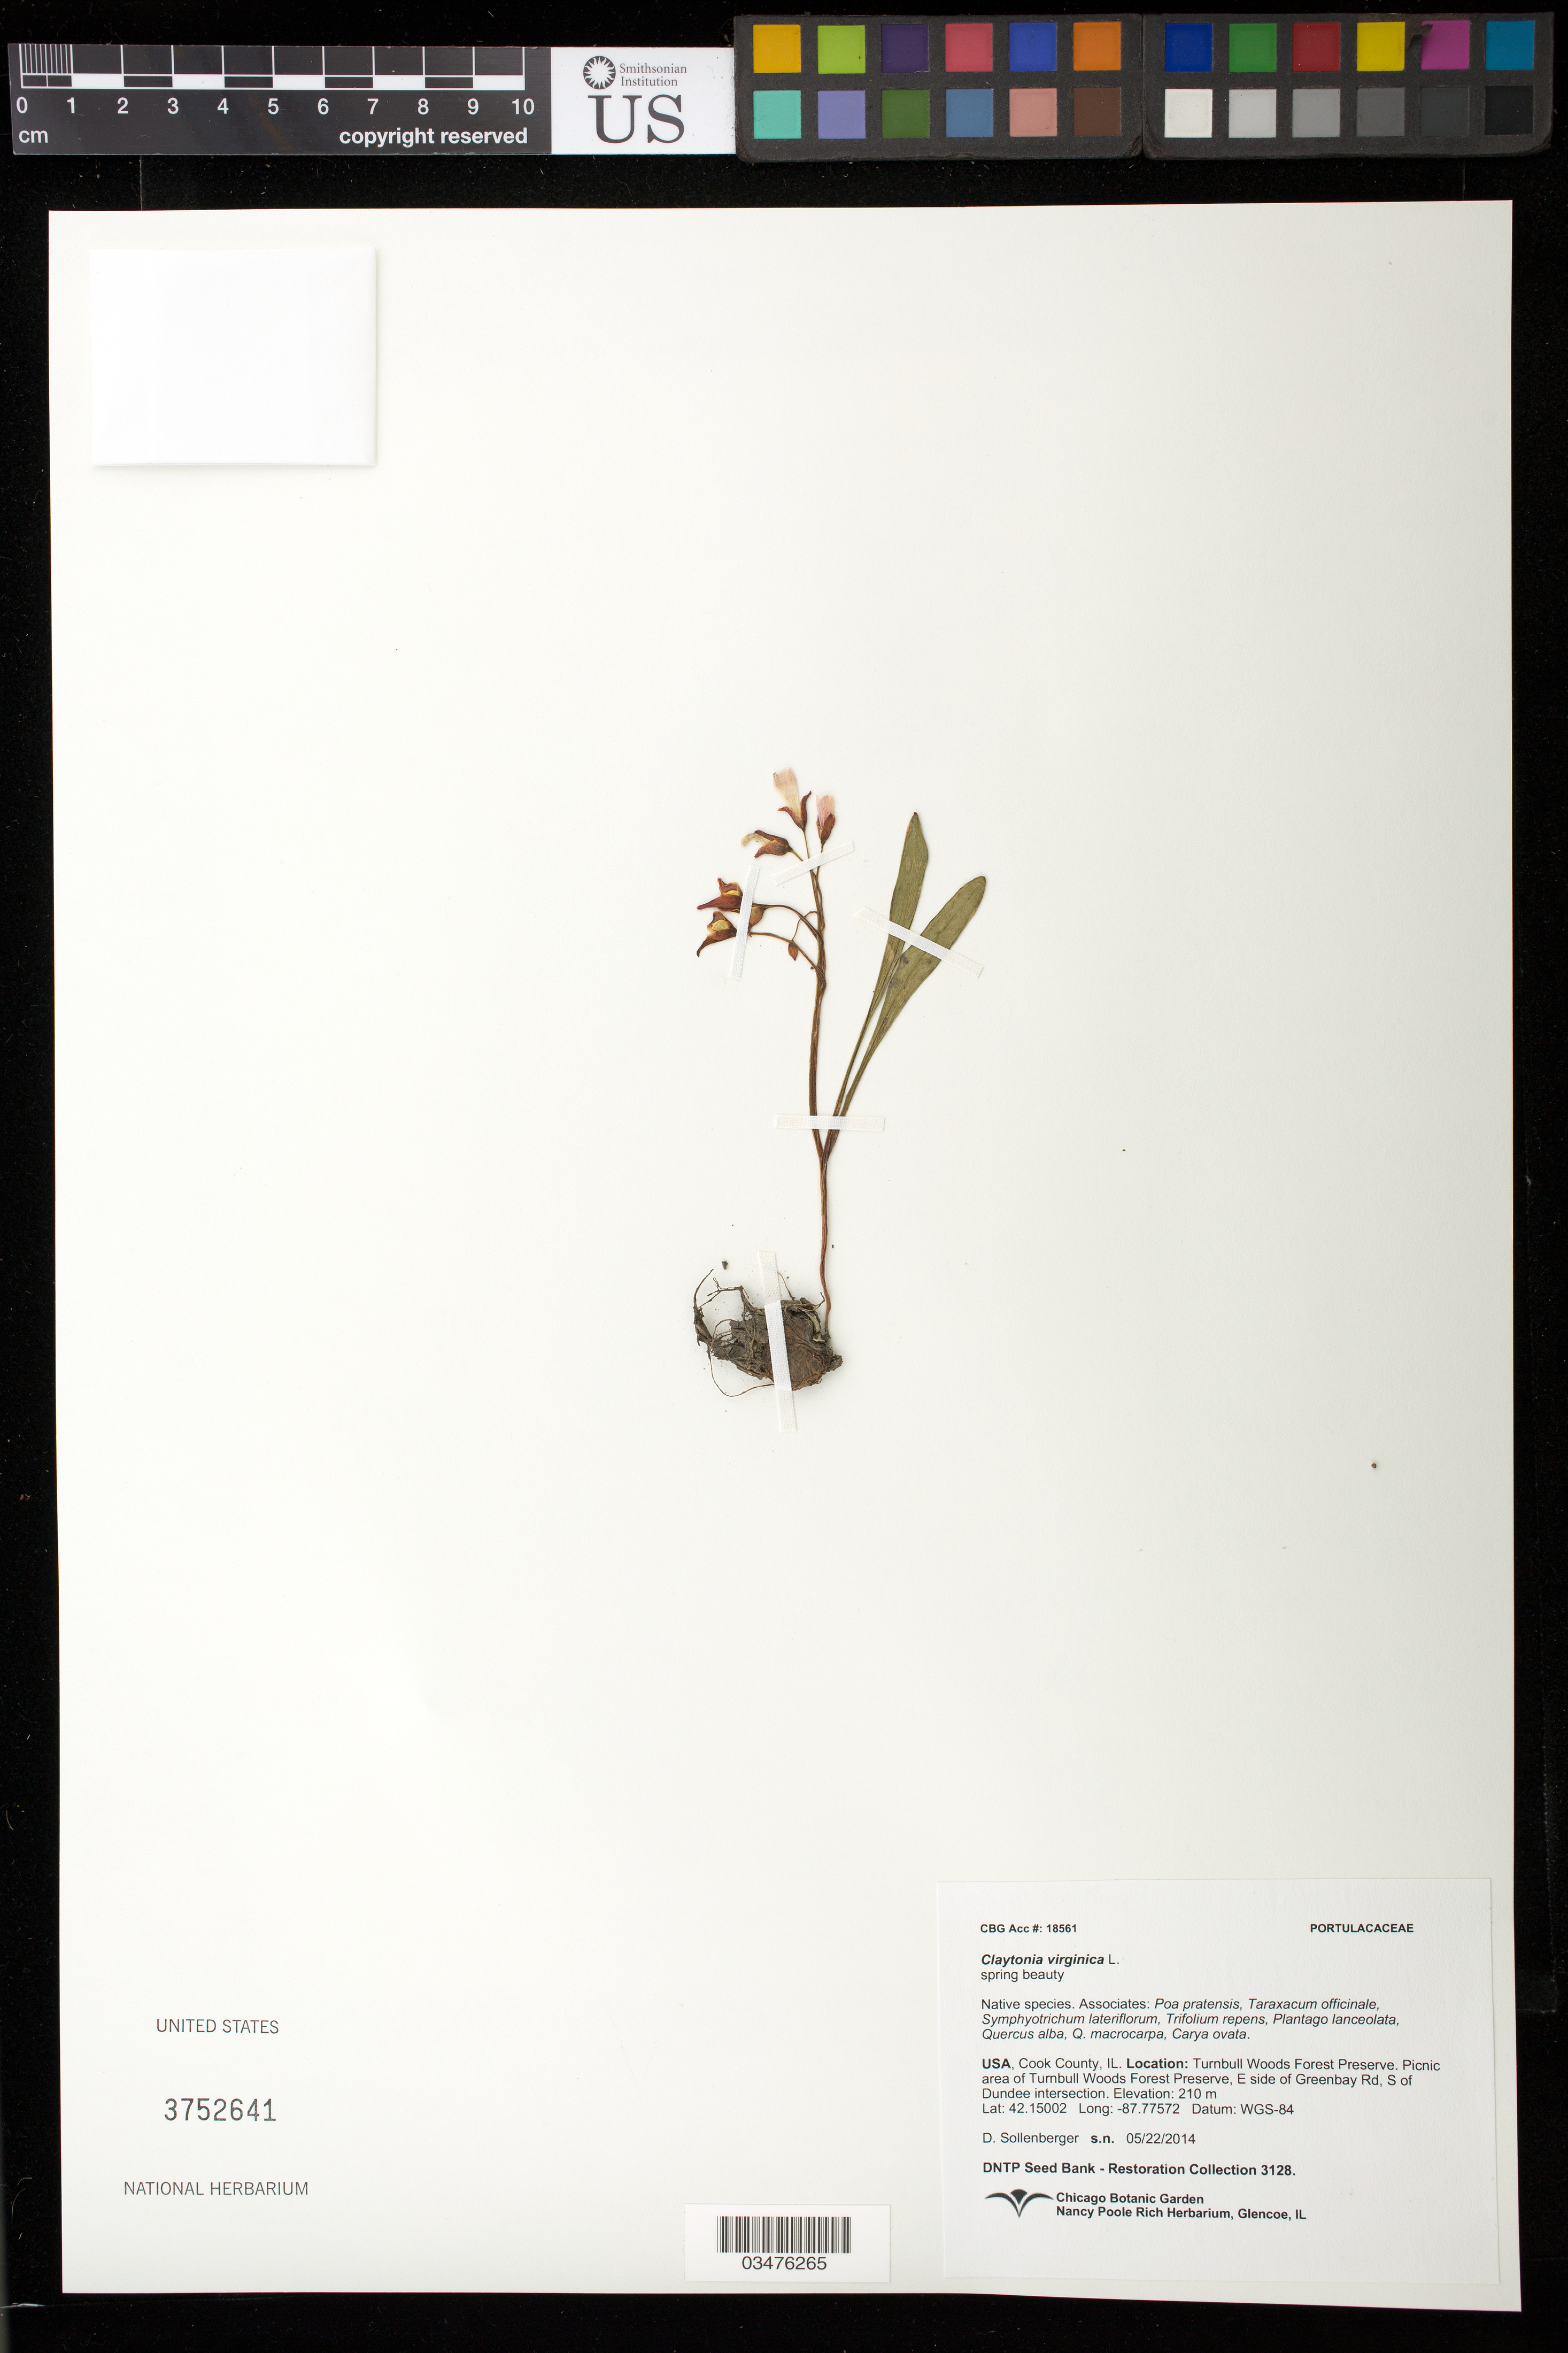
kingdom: Plantae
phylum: Tracheophyta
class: Magnoliopsida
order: Caryophyllales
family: Montiaceae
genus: Claytonia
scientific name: Claytonia virginica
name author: L.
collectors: D. Sollenberger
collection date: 2014-05-22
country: United States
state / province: Illinois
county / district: Cook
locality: Turnbull Woods Forest Preserve. Picnic area of Turnbull Woods Forest Preserve. E side of Greenbay Rd, S of Dundee intersection.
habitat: With Poa pratensis, Trifolium repens, Carya ovata, ect.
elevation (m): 210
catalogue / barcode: US 3752641